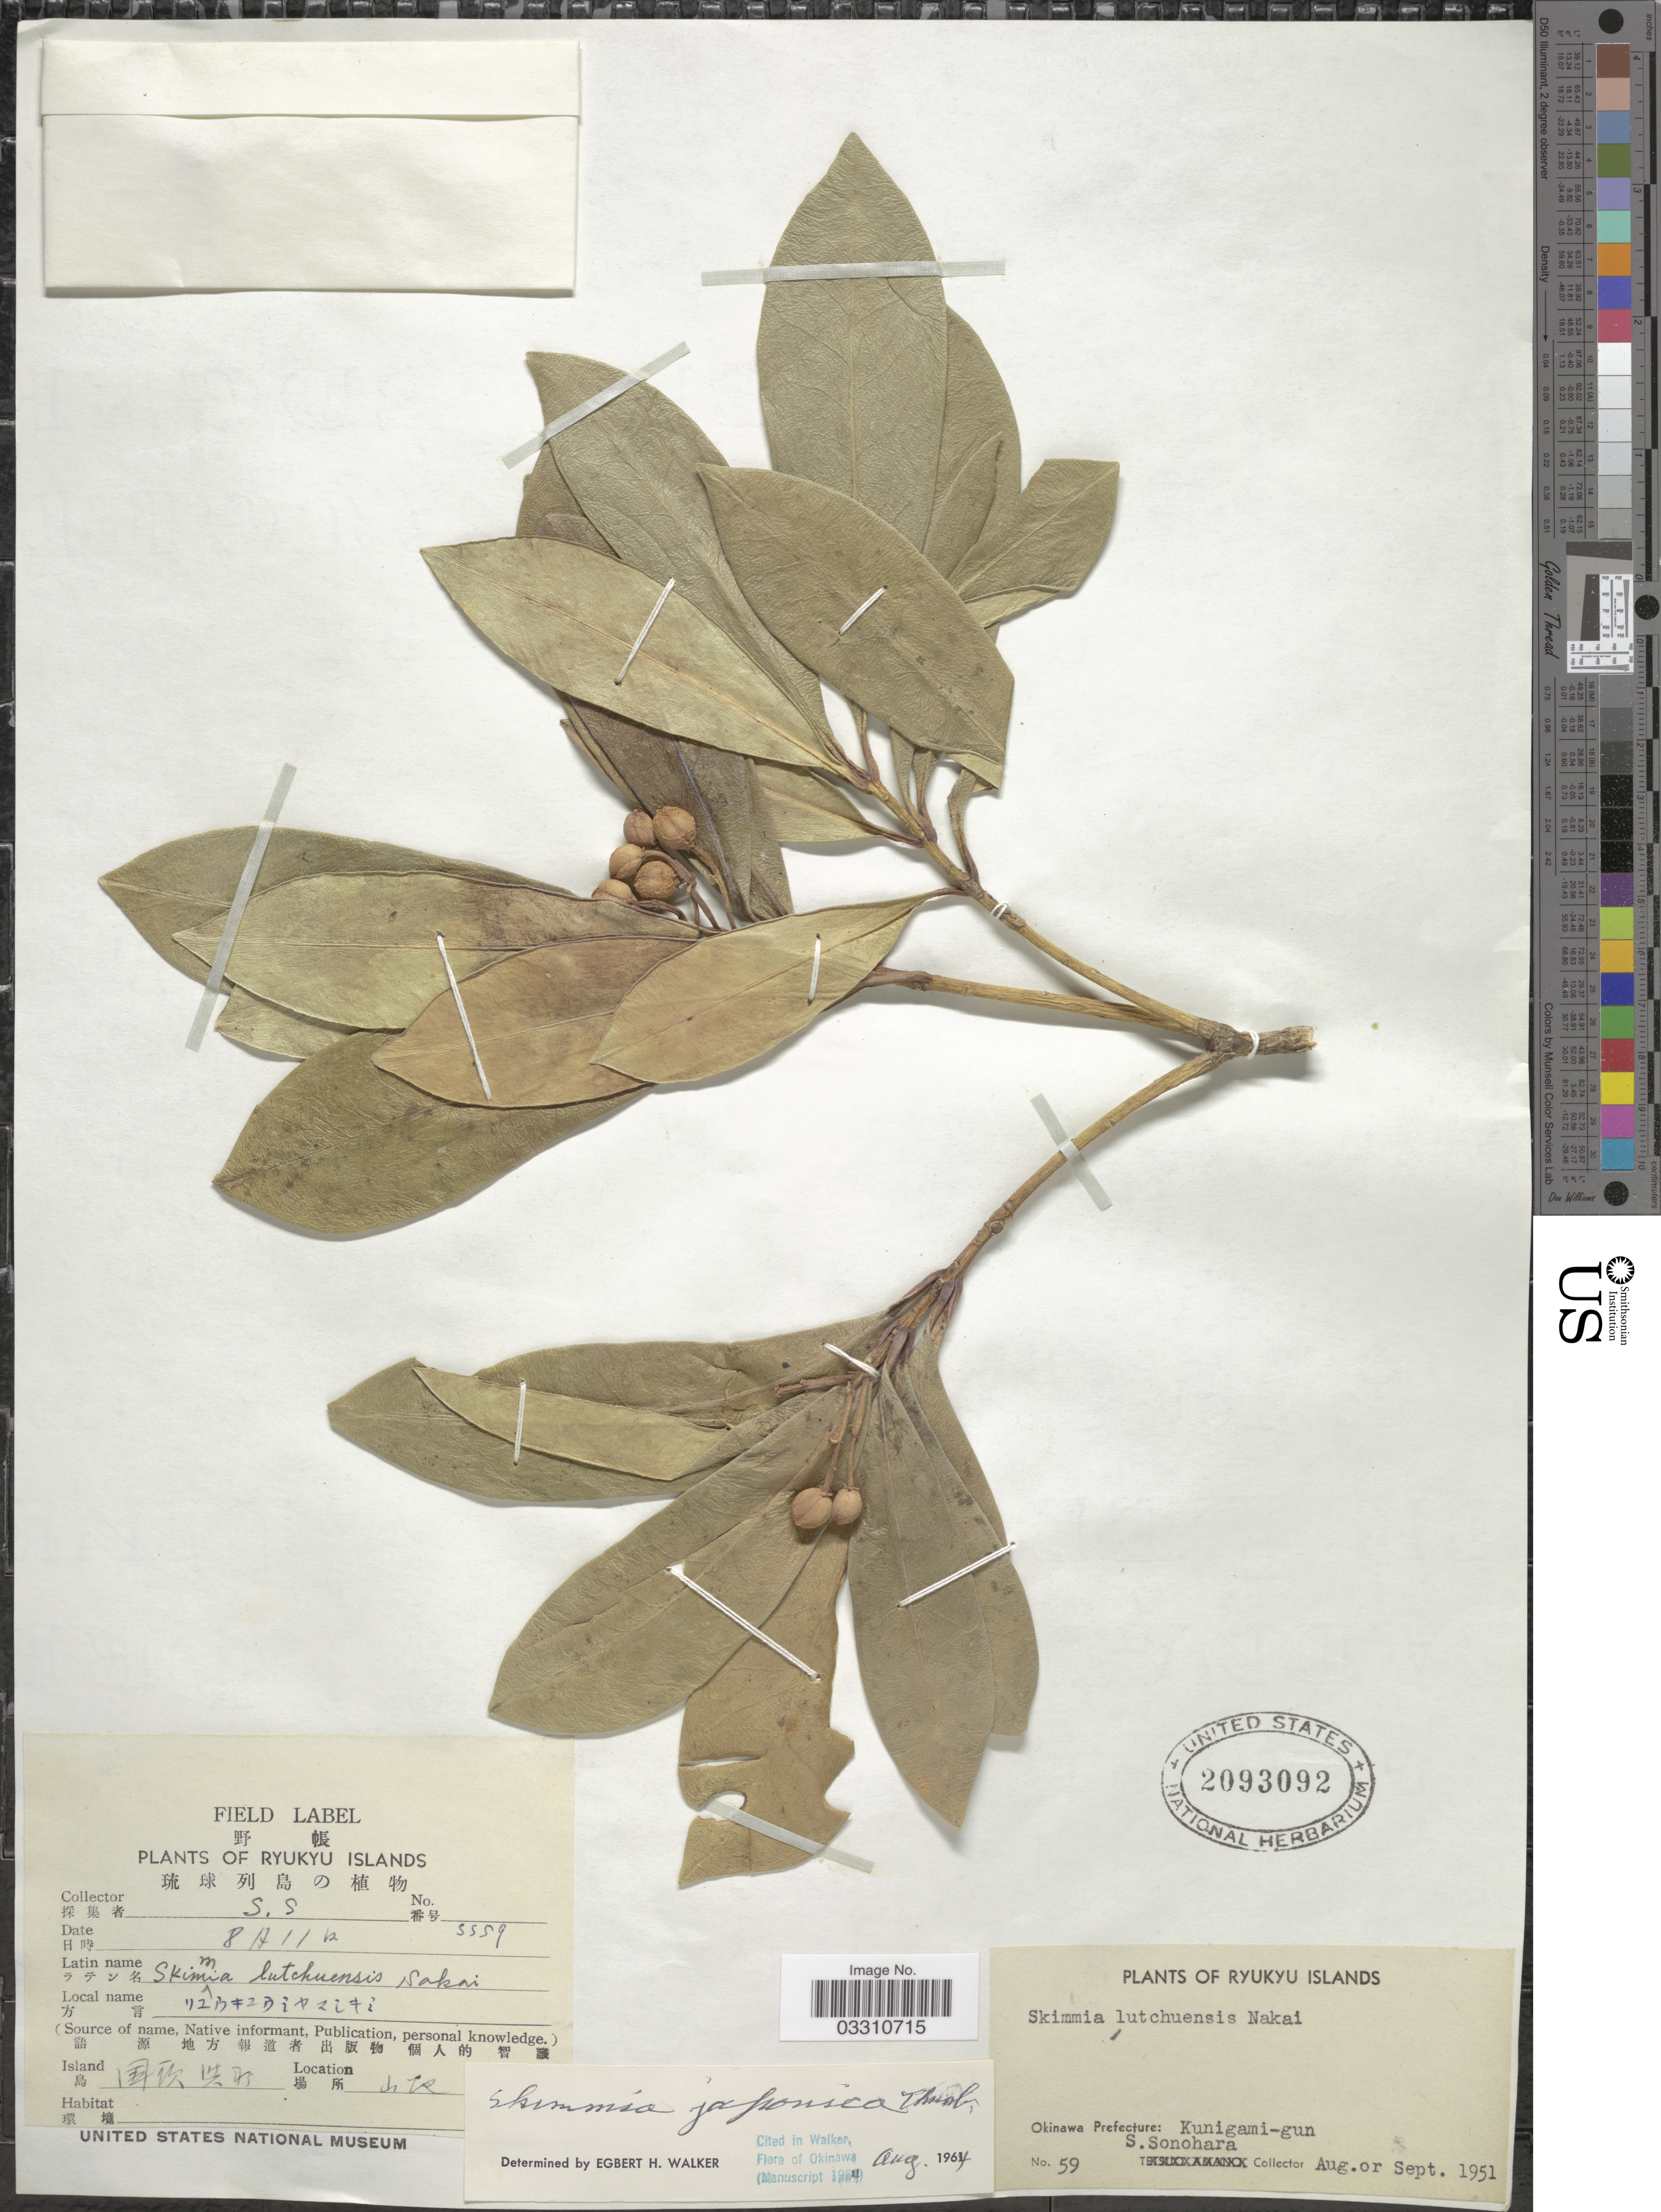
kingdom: Plantae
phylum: Tracheophyta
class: Magnoliopsida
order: Sapindales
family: Rutaceae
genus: Skimmia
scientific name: Skimmia japonica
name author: Thunb.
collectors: S. Sonohara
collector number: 59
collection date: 1951-08/1951-09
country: Japan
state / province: Okinawa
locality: Ryukyu Islands. Okinawa Prefecture: Kunigami-gun.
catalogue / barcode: US 2093092